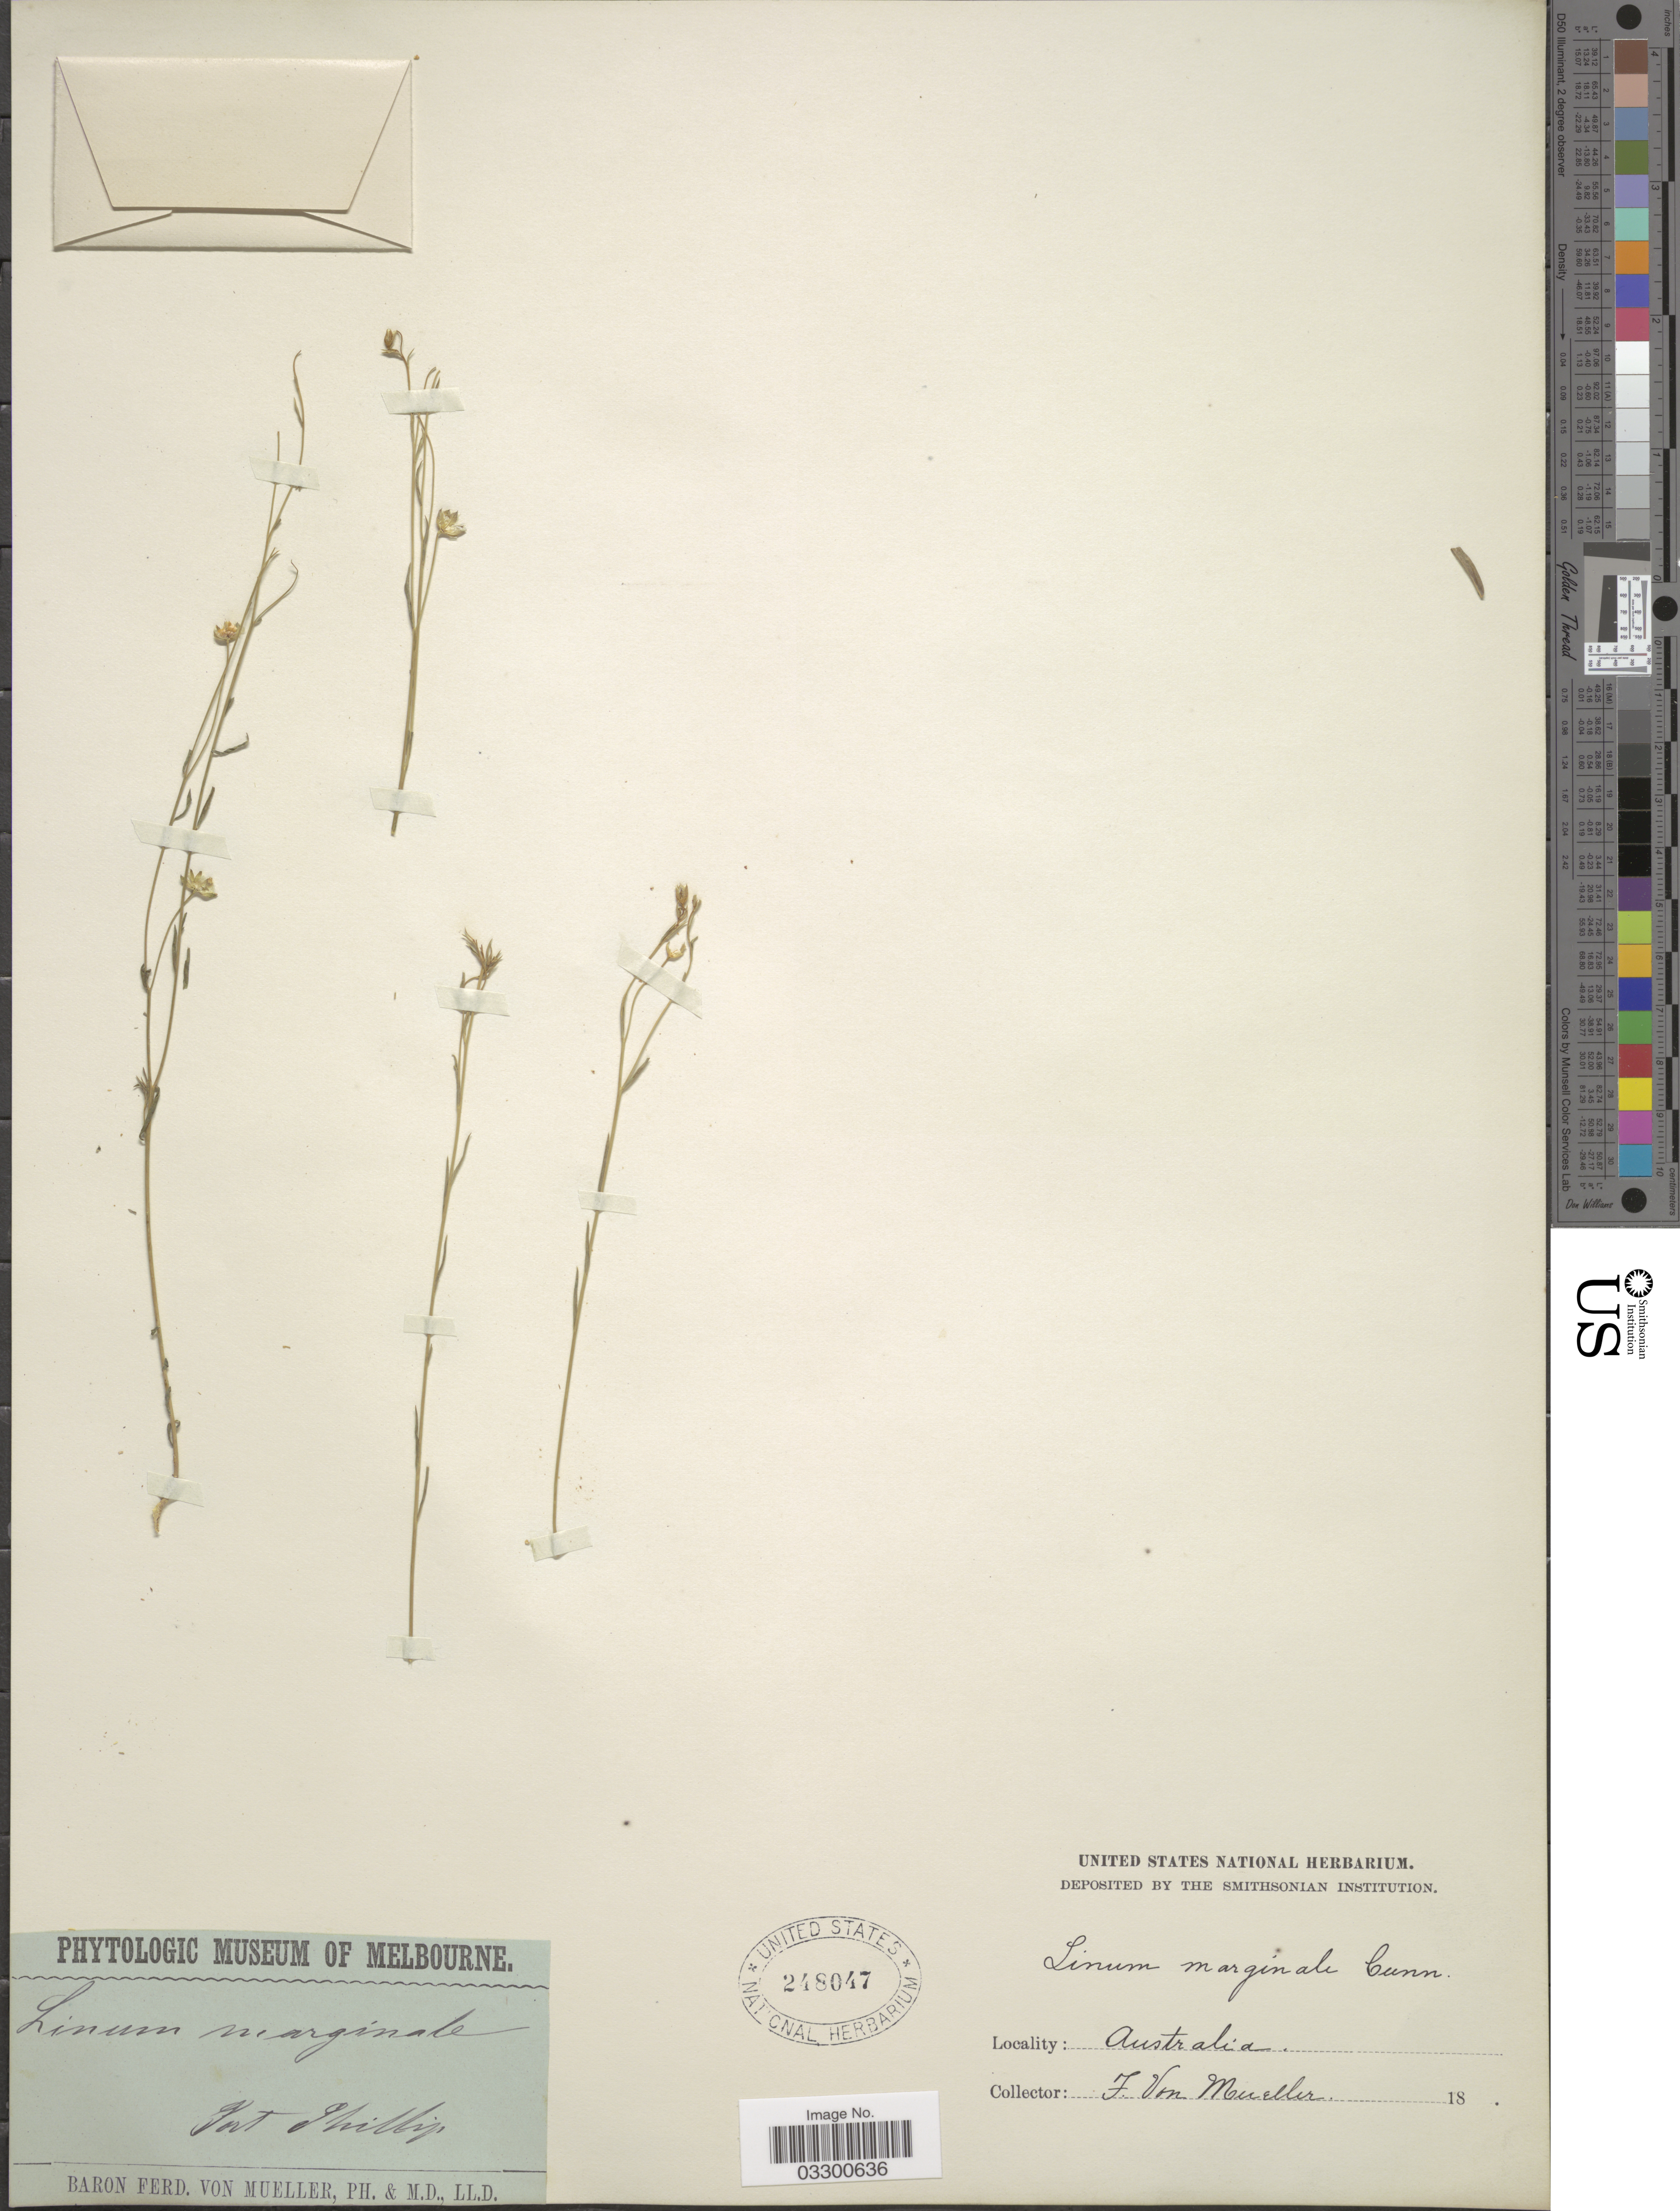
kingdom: Plantae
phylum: Tracheophyta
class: Magnoliopsida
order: Malpighiales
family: Linaceae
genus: Linum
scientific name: Linum marginale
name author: A. Cunn.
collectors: F. Mueller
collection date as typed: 18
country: Australia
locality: Port Phillip.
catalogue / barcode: US 248047